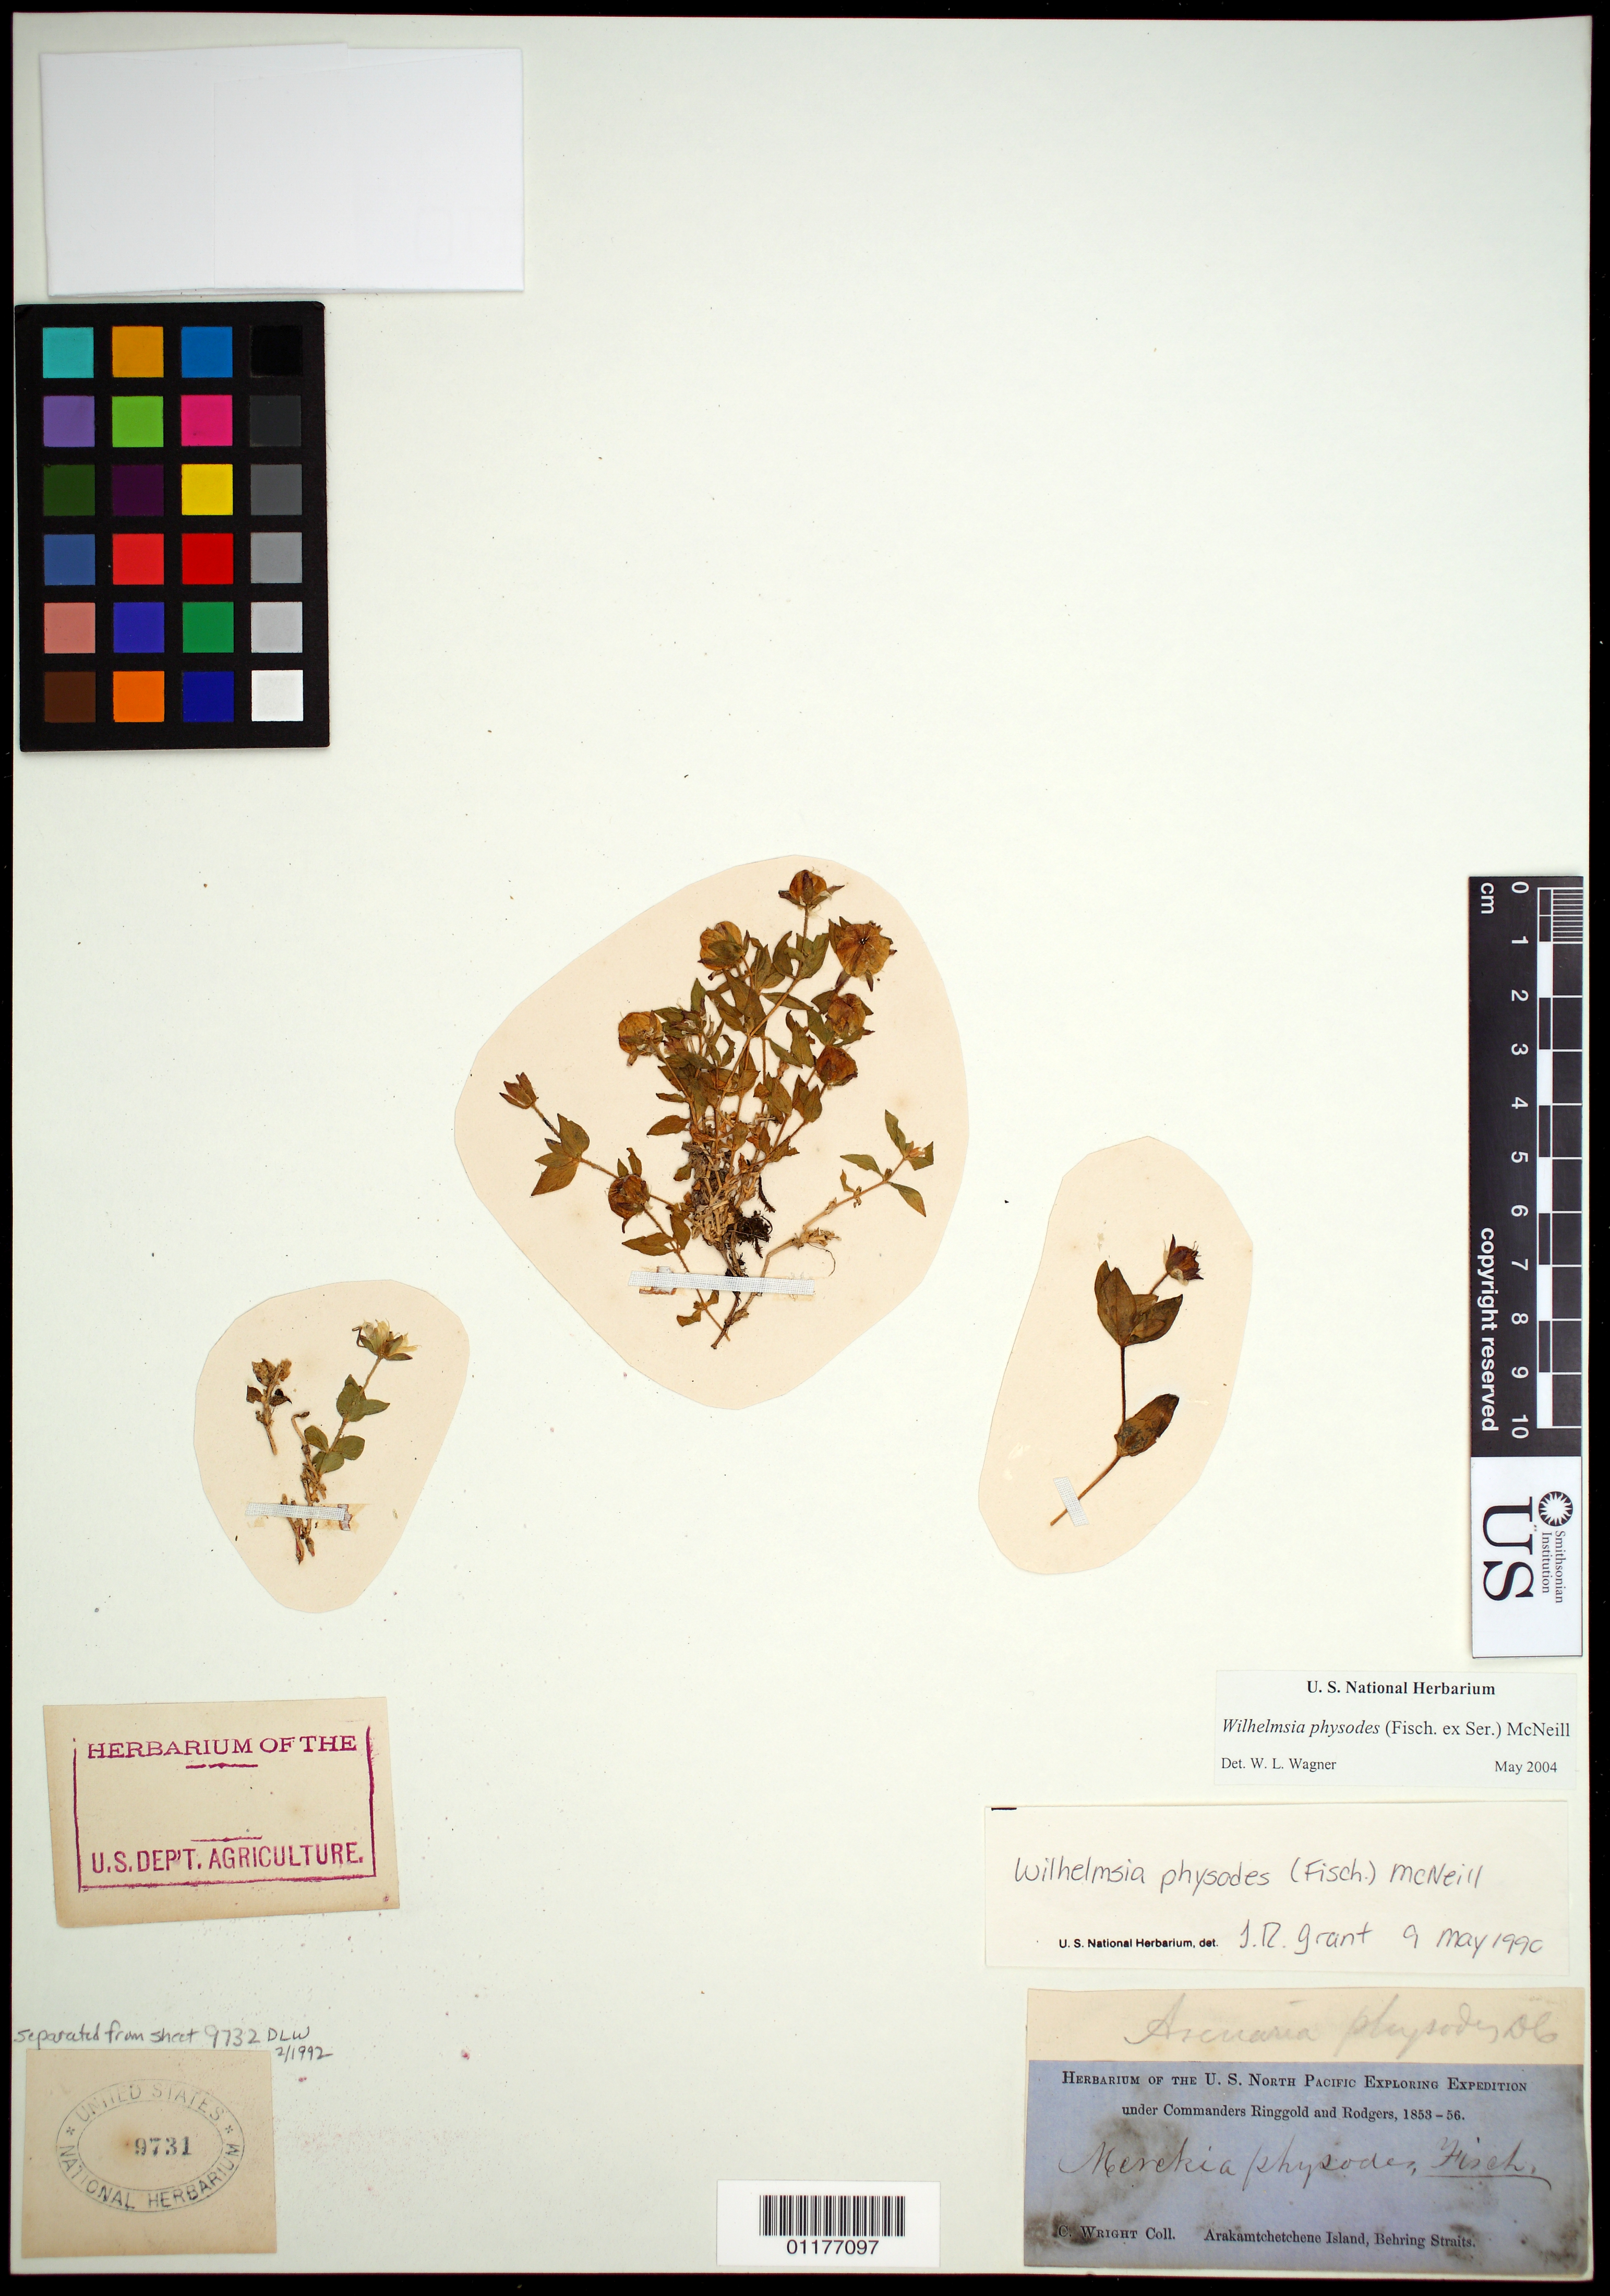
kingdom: Plantae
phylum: Tracheophyta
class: Magnoliopsida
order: Caryophyllales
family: Caryophyllaceae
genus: Wilhelmsia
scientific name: Wilhelmsia physodes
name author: (Fisch. ex Ser.) McNeill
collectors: C. Wright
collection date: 1853/1856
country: Russian Federation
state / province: Chukotka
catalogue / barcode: US 9731